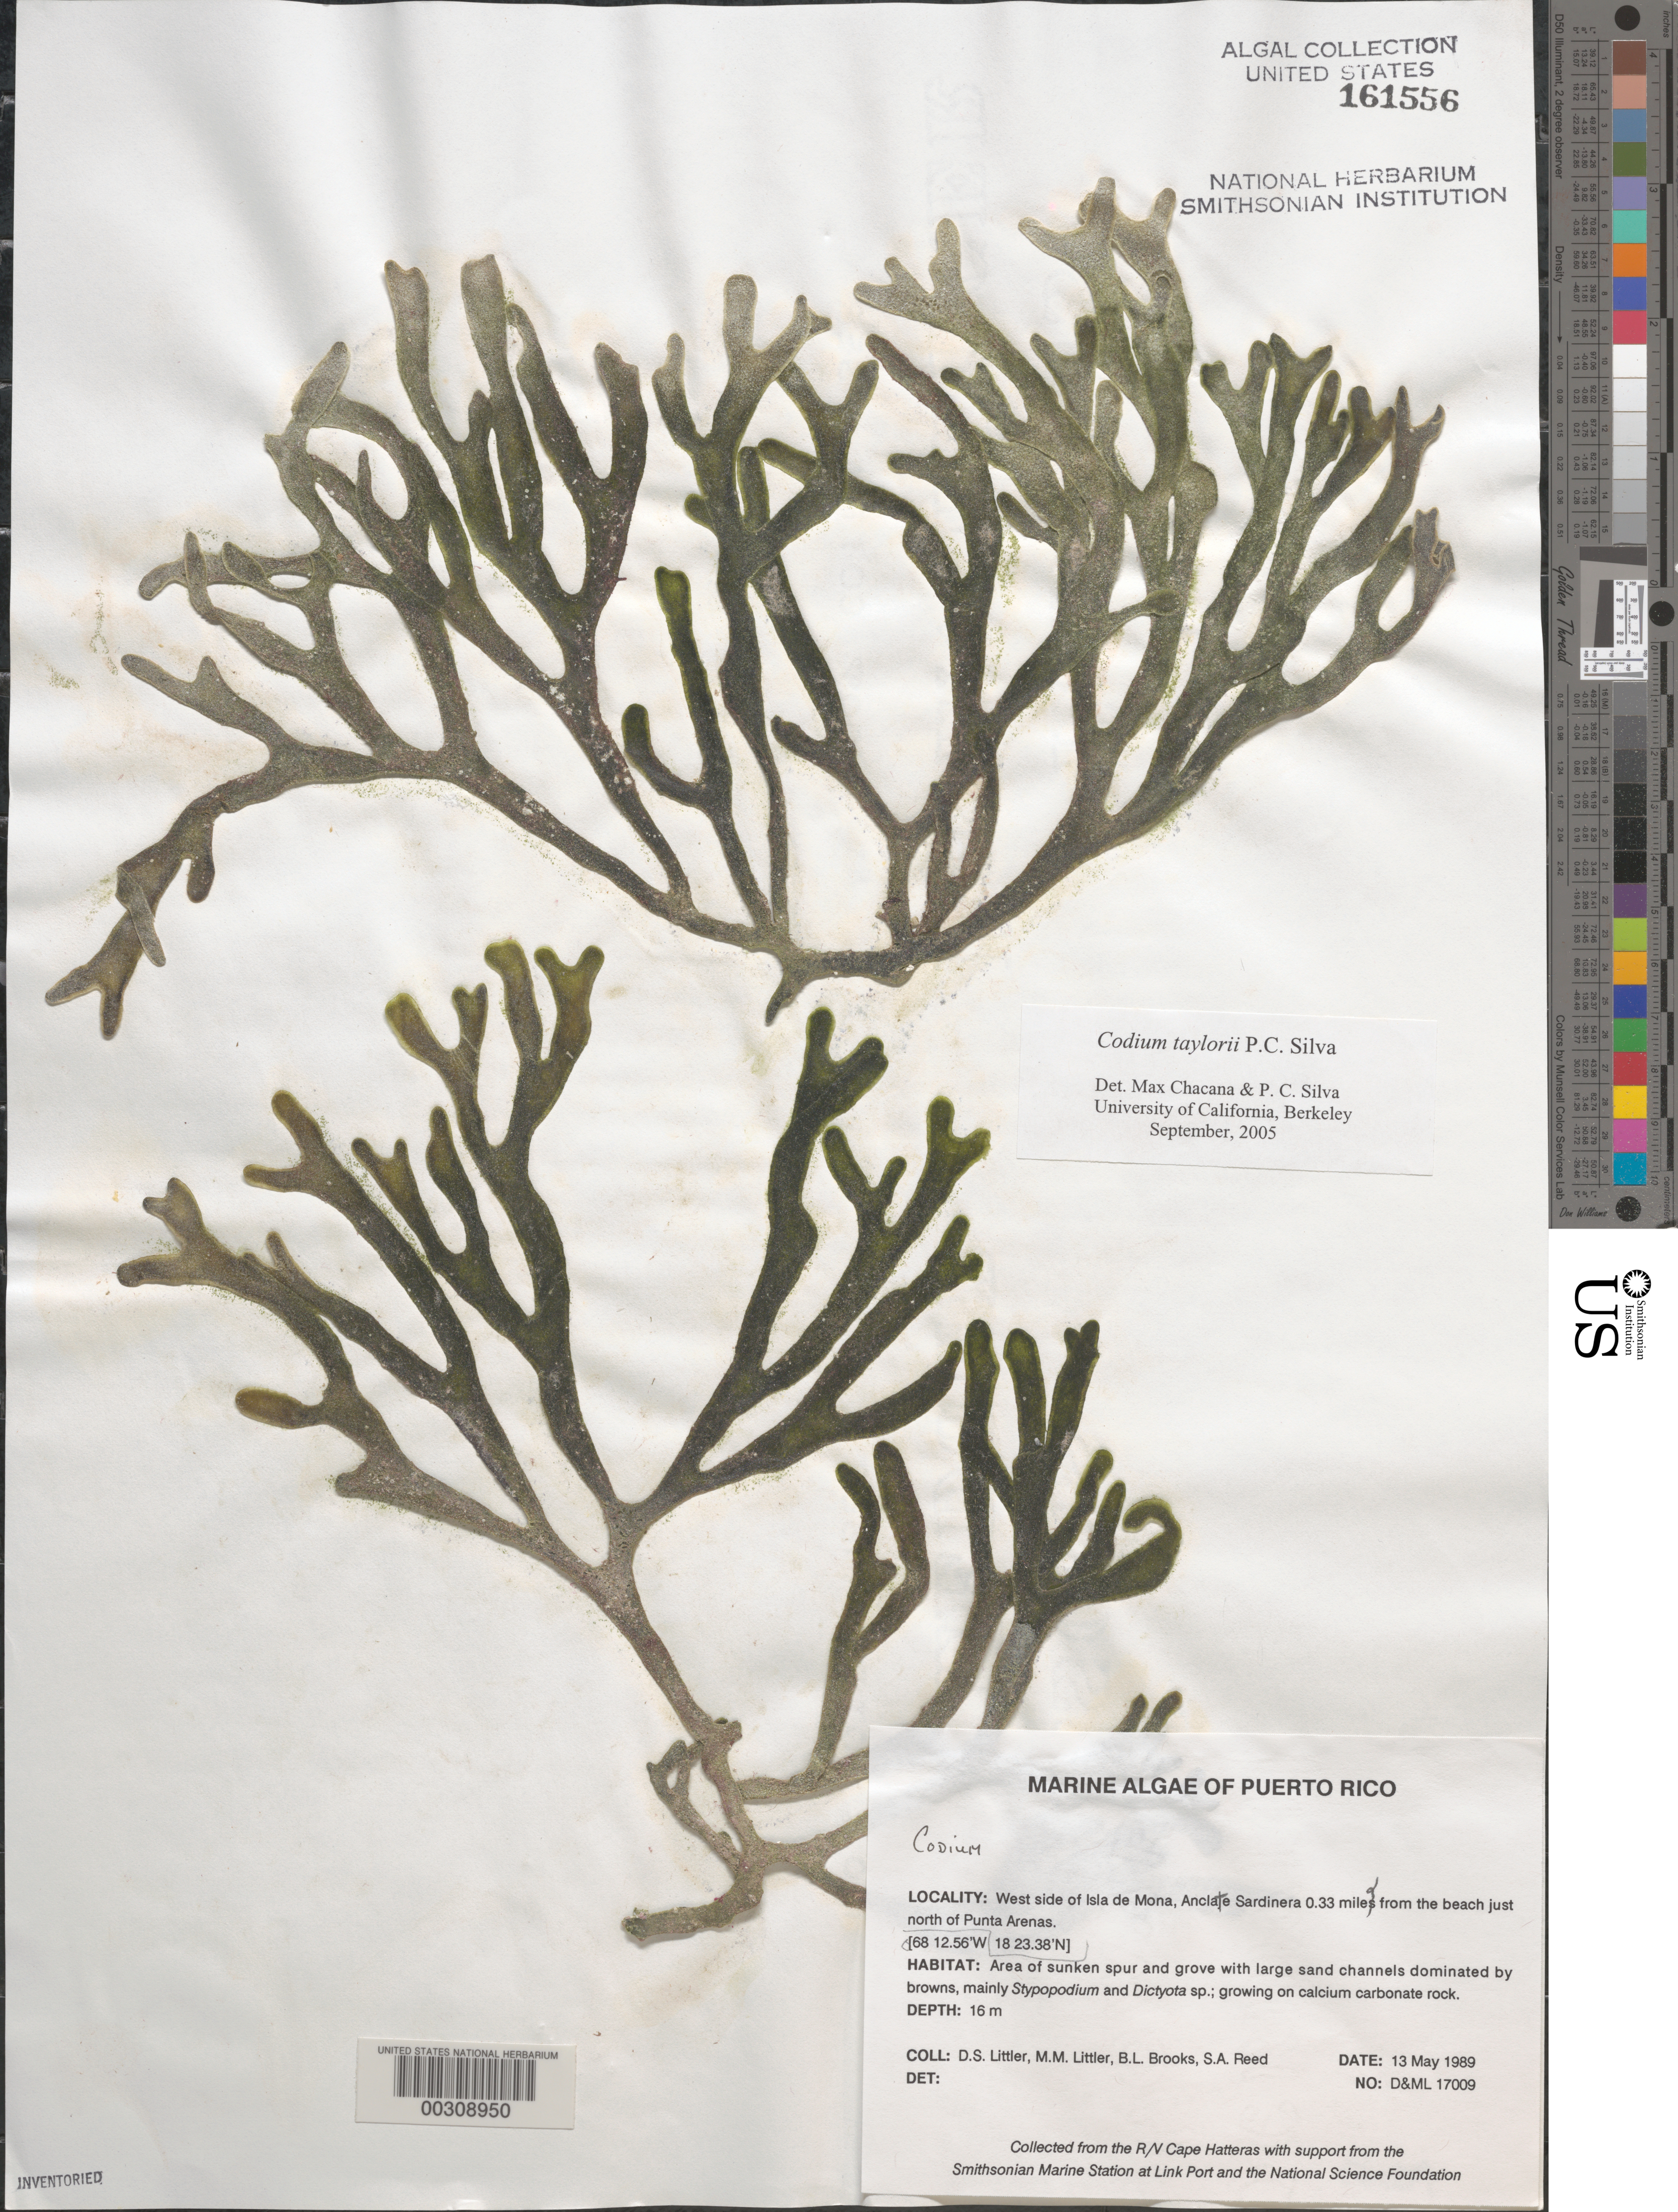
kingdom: Plantae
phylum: Chlorophyta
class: Ulvophyceae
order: Bryopsidales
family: Codiaceae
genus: Codium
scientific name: Codium taylorii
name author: P.C. Silva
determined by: Chacana, M. E.; Silva, P. C.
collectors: D. S. Littler, M. M. Littler, B. Brooks & S. Reed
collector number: D&ML 17009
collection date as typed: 13 May 1989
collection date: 1989-05-13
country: Puerto Rico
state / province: Mayaguez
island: Isla de Mona (Isla Mona)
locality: Anclate Sardinera 0.33 mile from the beach just north of Punta Arenas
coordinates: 18 23.38'N, 68 12.56'W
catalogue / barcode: US 161556